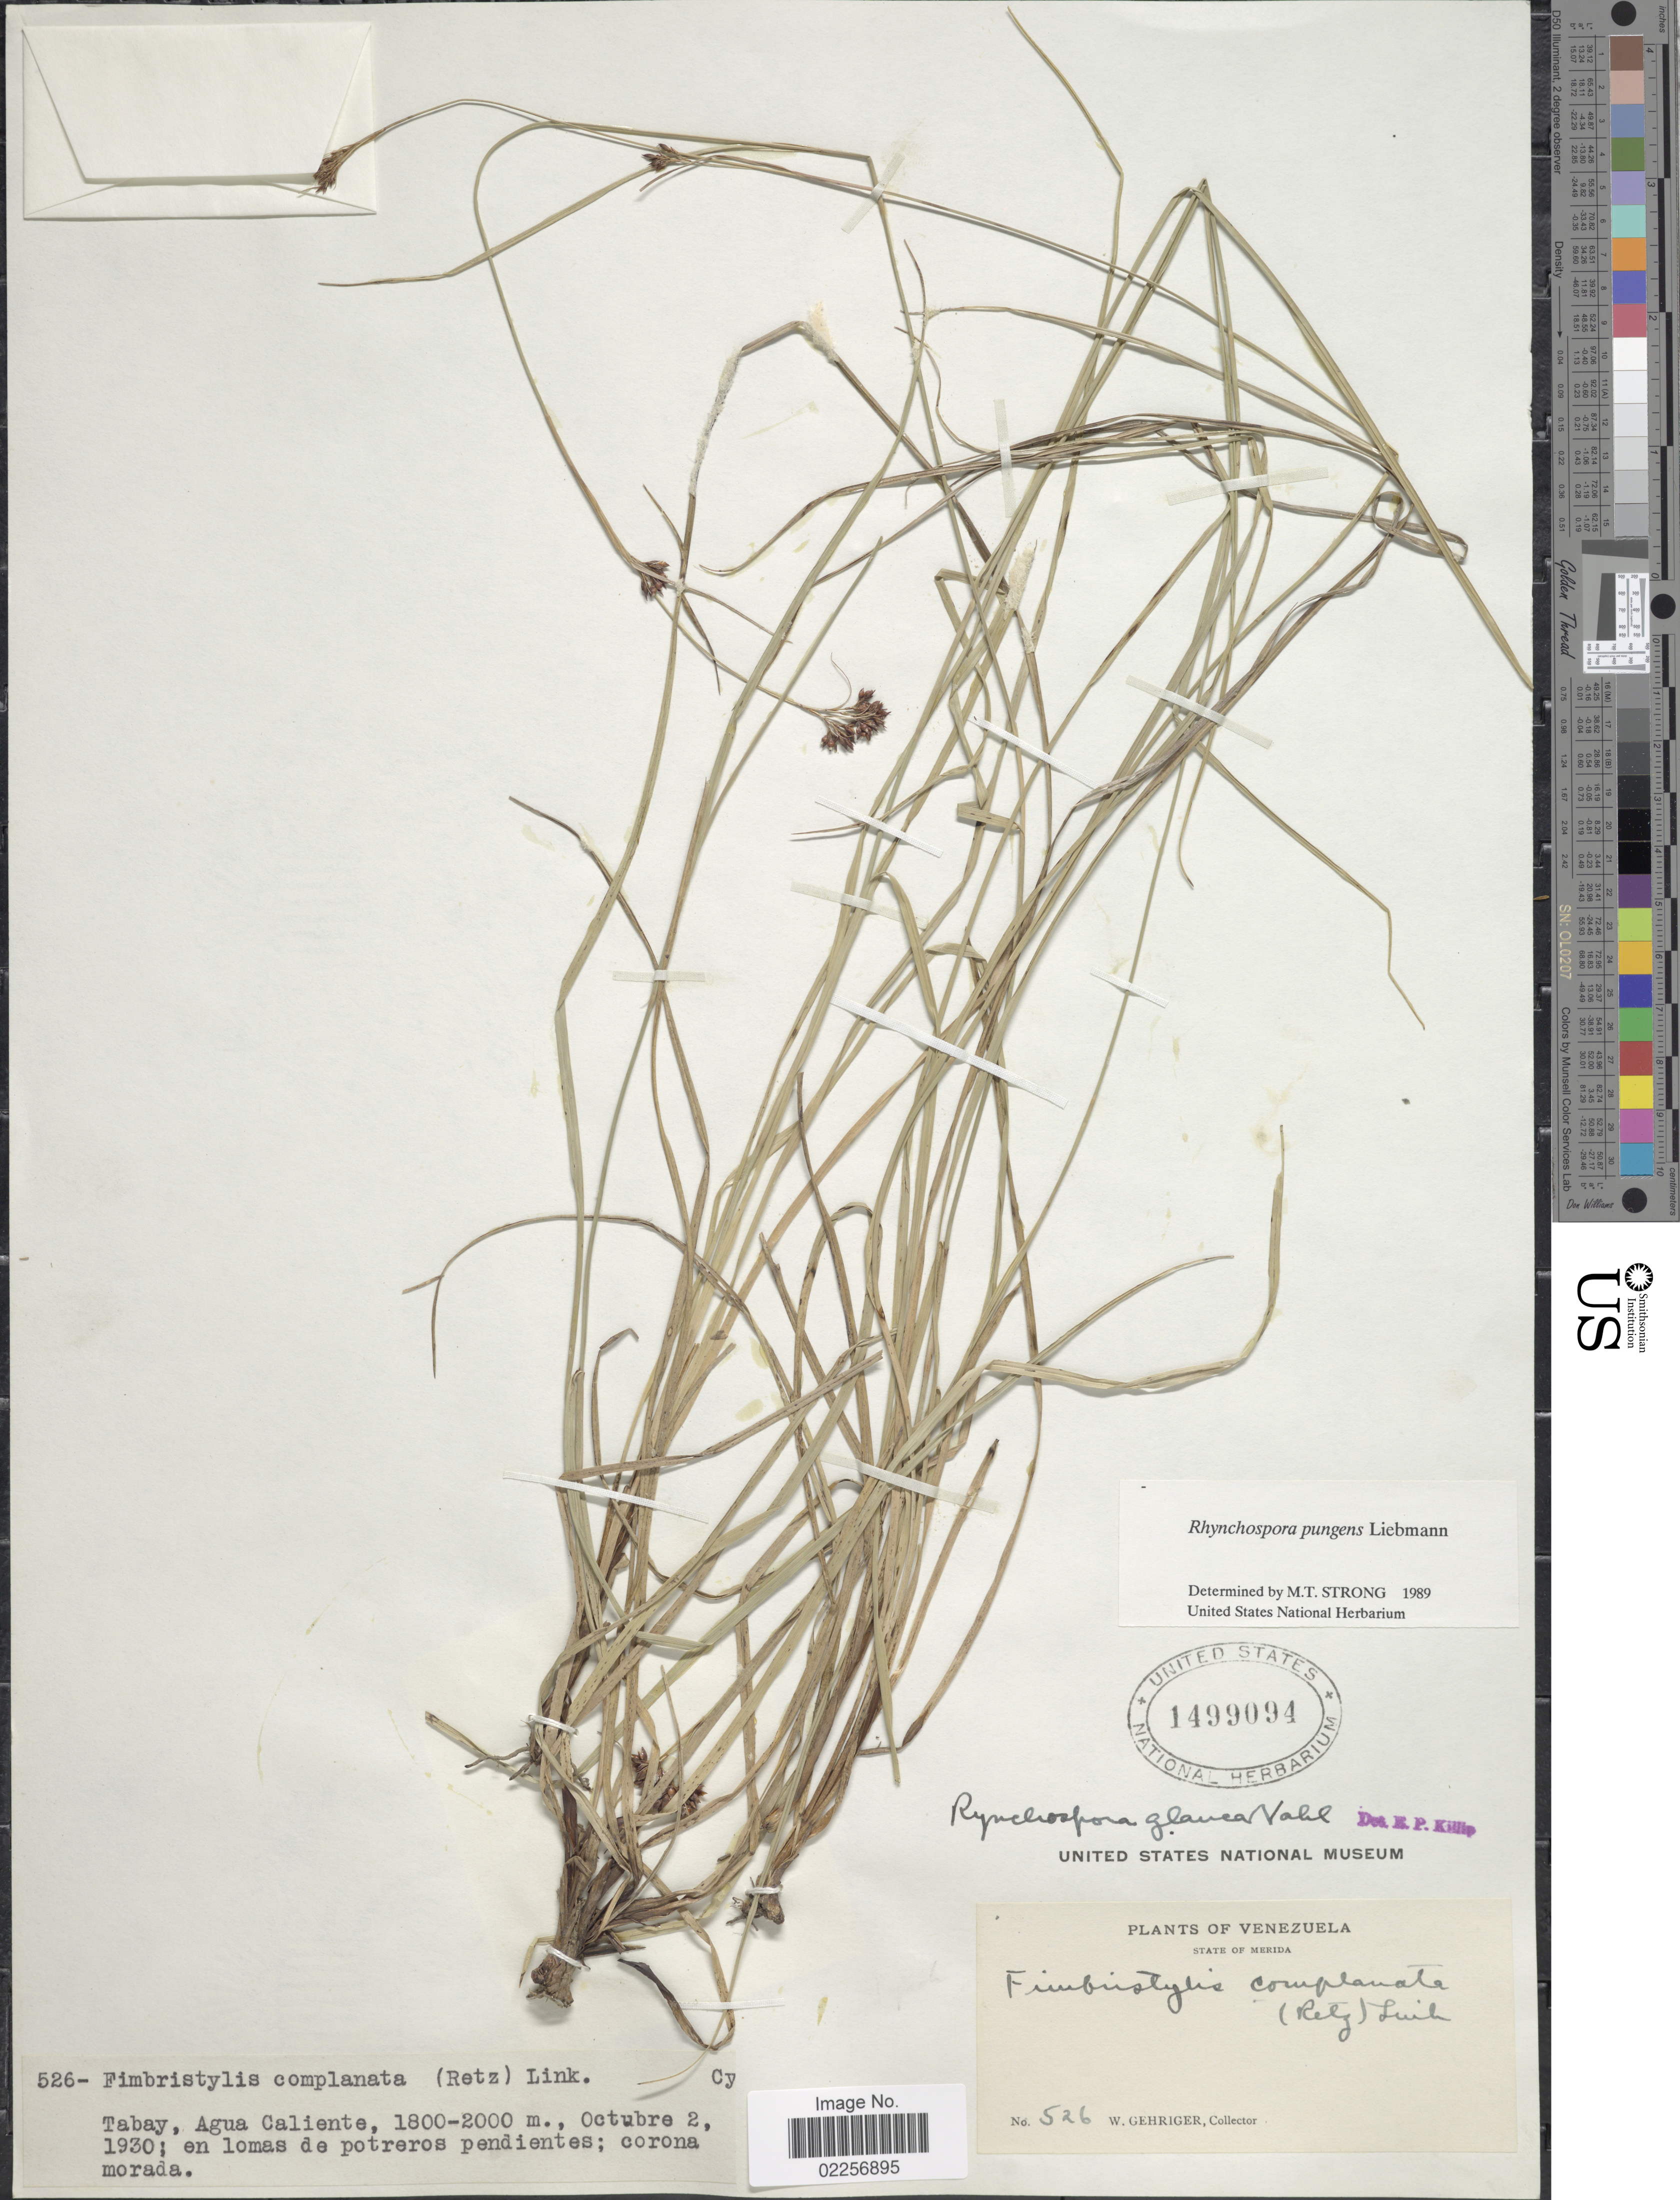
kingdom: Plantae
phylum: Tracheophyta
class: Liliopsida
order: Poales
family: Cyperaceae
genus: Rhynchospora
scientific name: Rhynchospora pungens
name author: Liebm.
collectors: W. Gehriger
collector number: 526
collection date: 1930-10-02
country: Venezuela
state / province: Mérida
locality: Tabay, Agua Caliente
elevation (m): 1800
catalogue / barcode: US 1499094